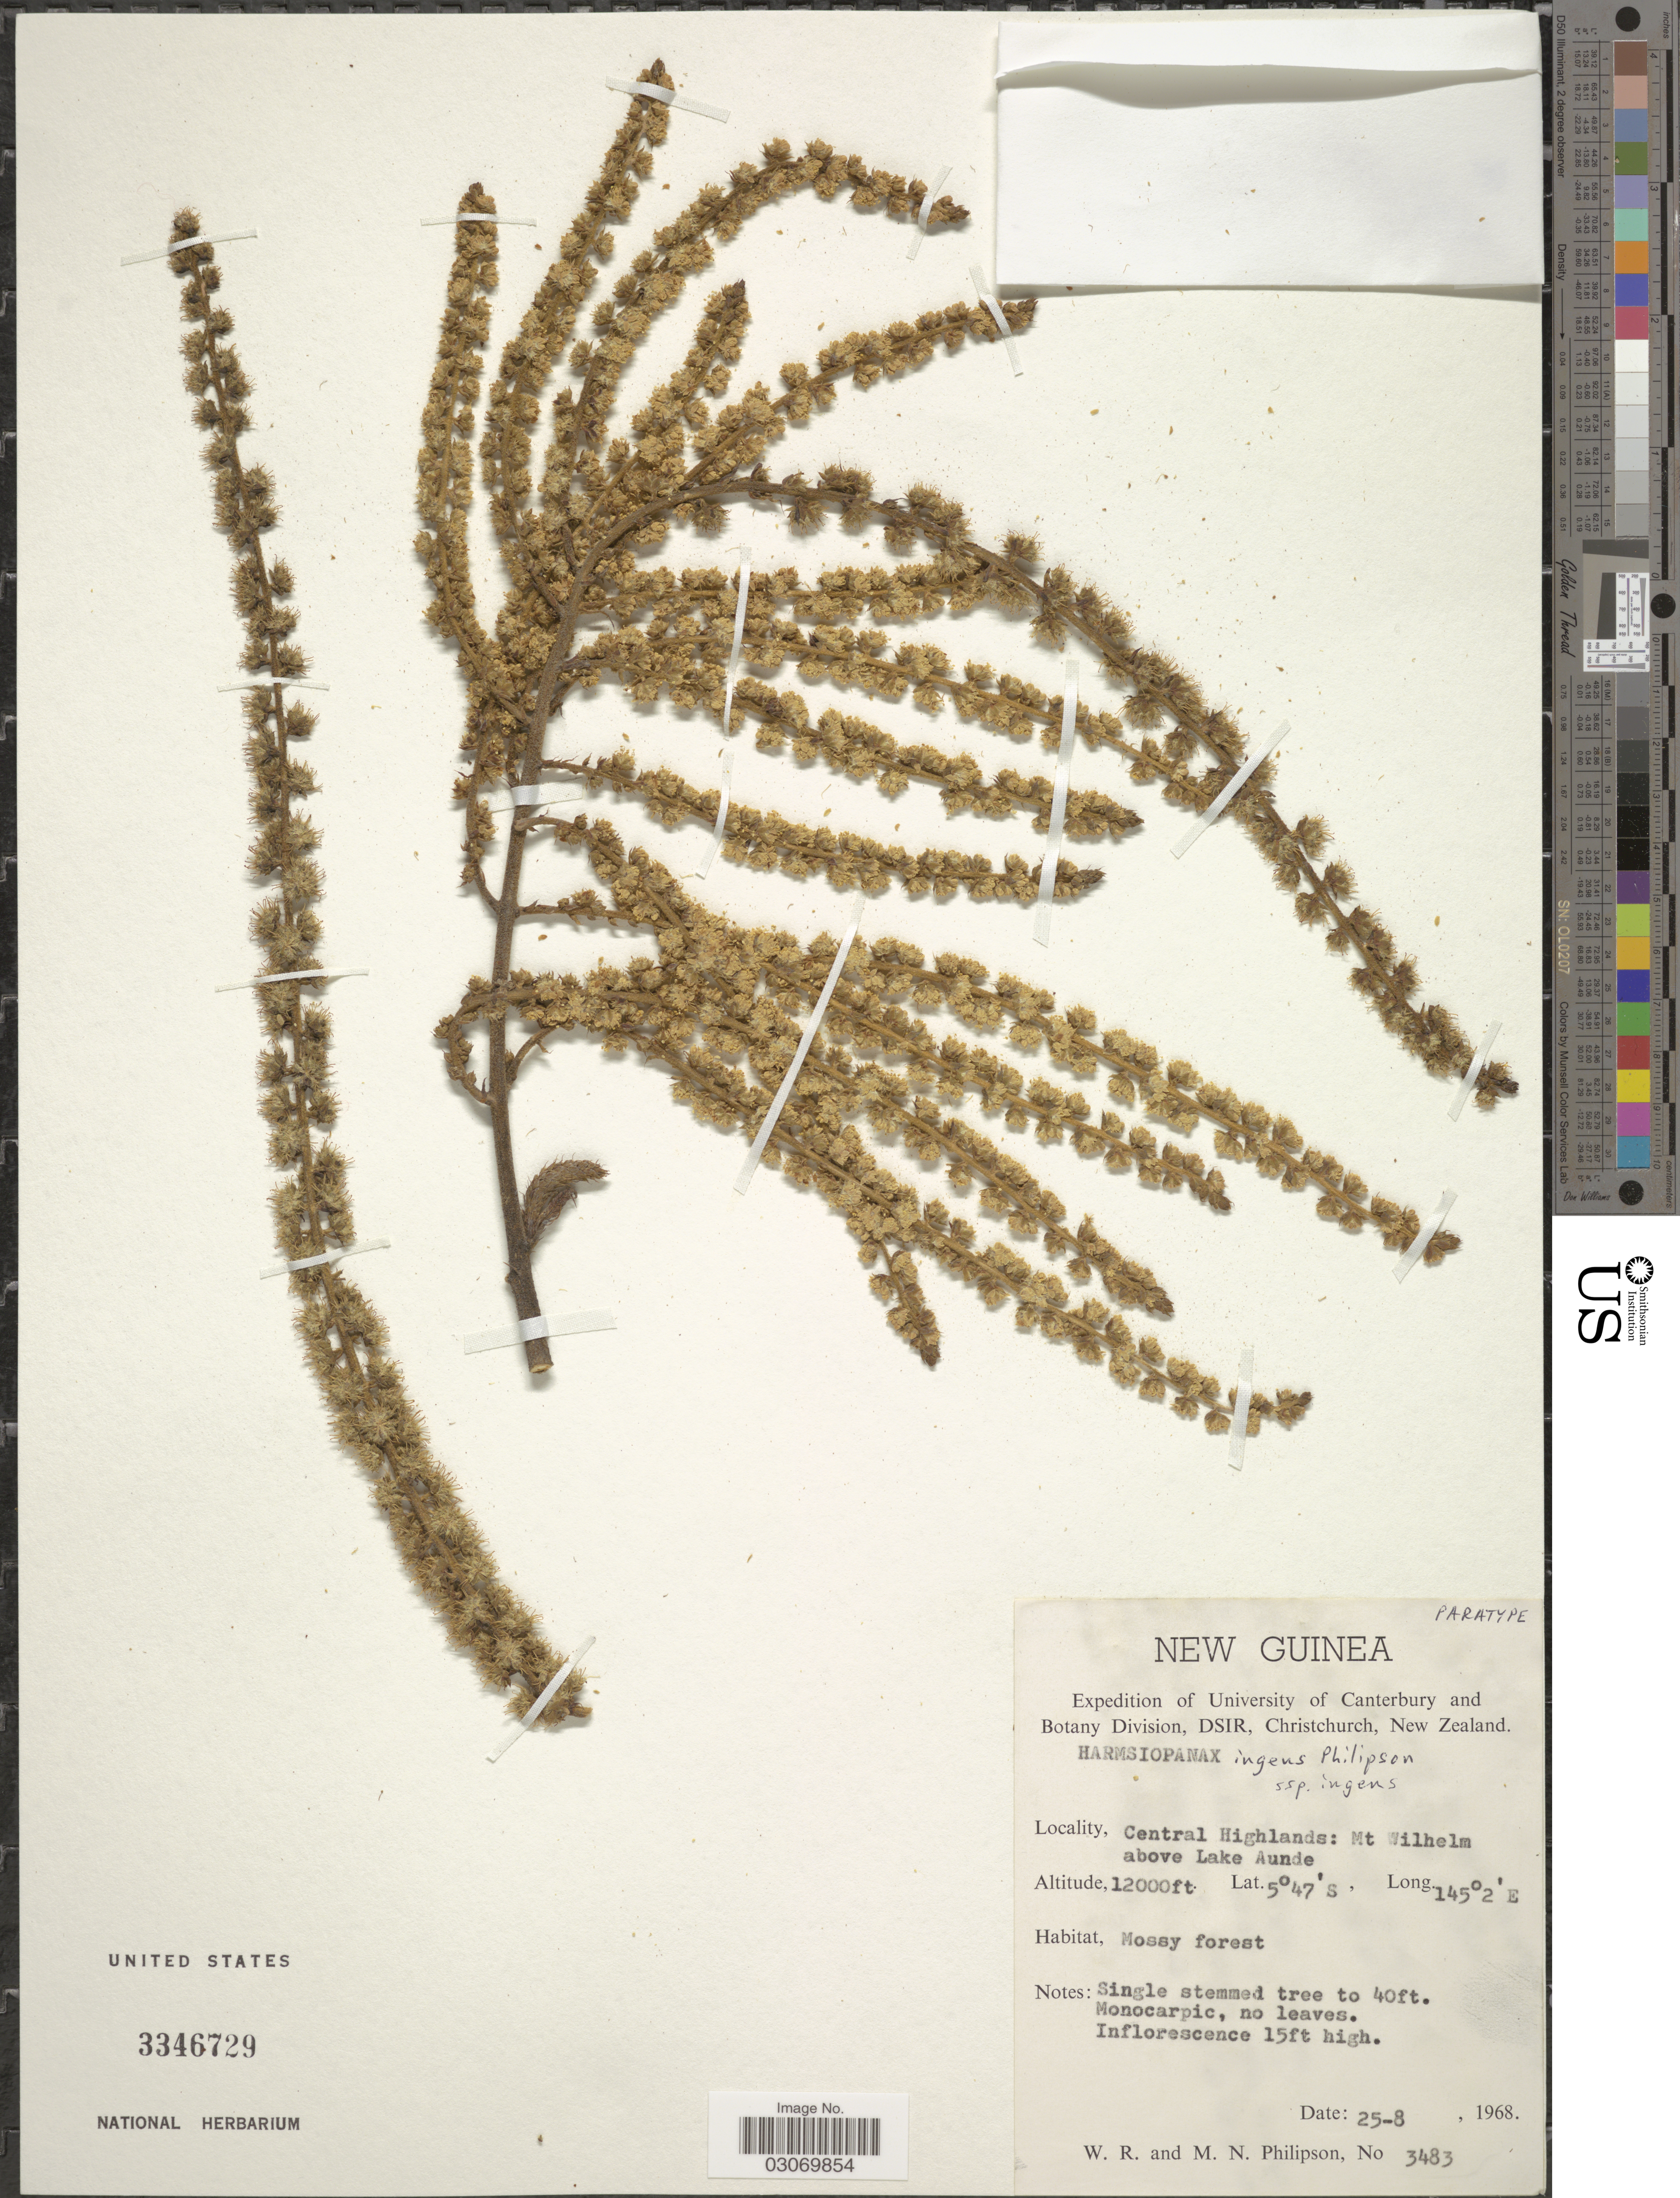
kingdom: Plantae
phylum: Tracheophyta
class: Magnoliopsida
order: Apiales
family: Araliaceae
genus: Harmsiopanax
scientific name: Harmsiopanax ingens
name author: Philipson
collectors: W. R. Philipson & M. Philipson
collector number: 3483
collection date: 1968-08-25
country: Papua New Guinea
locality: New Guinea, Central Highlands: Mt Wilhelm above Lake Aunde.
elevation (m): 3658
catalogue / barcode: US 3346729